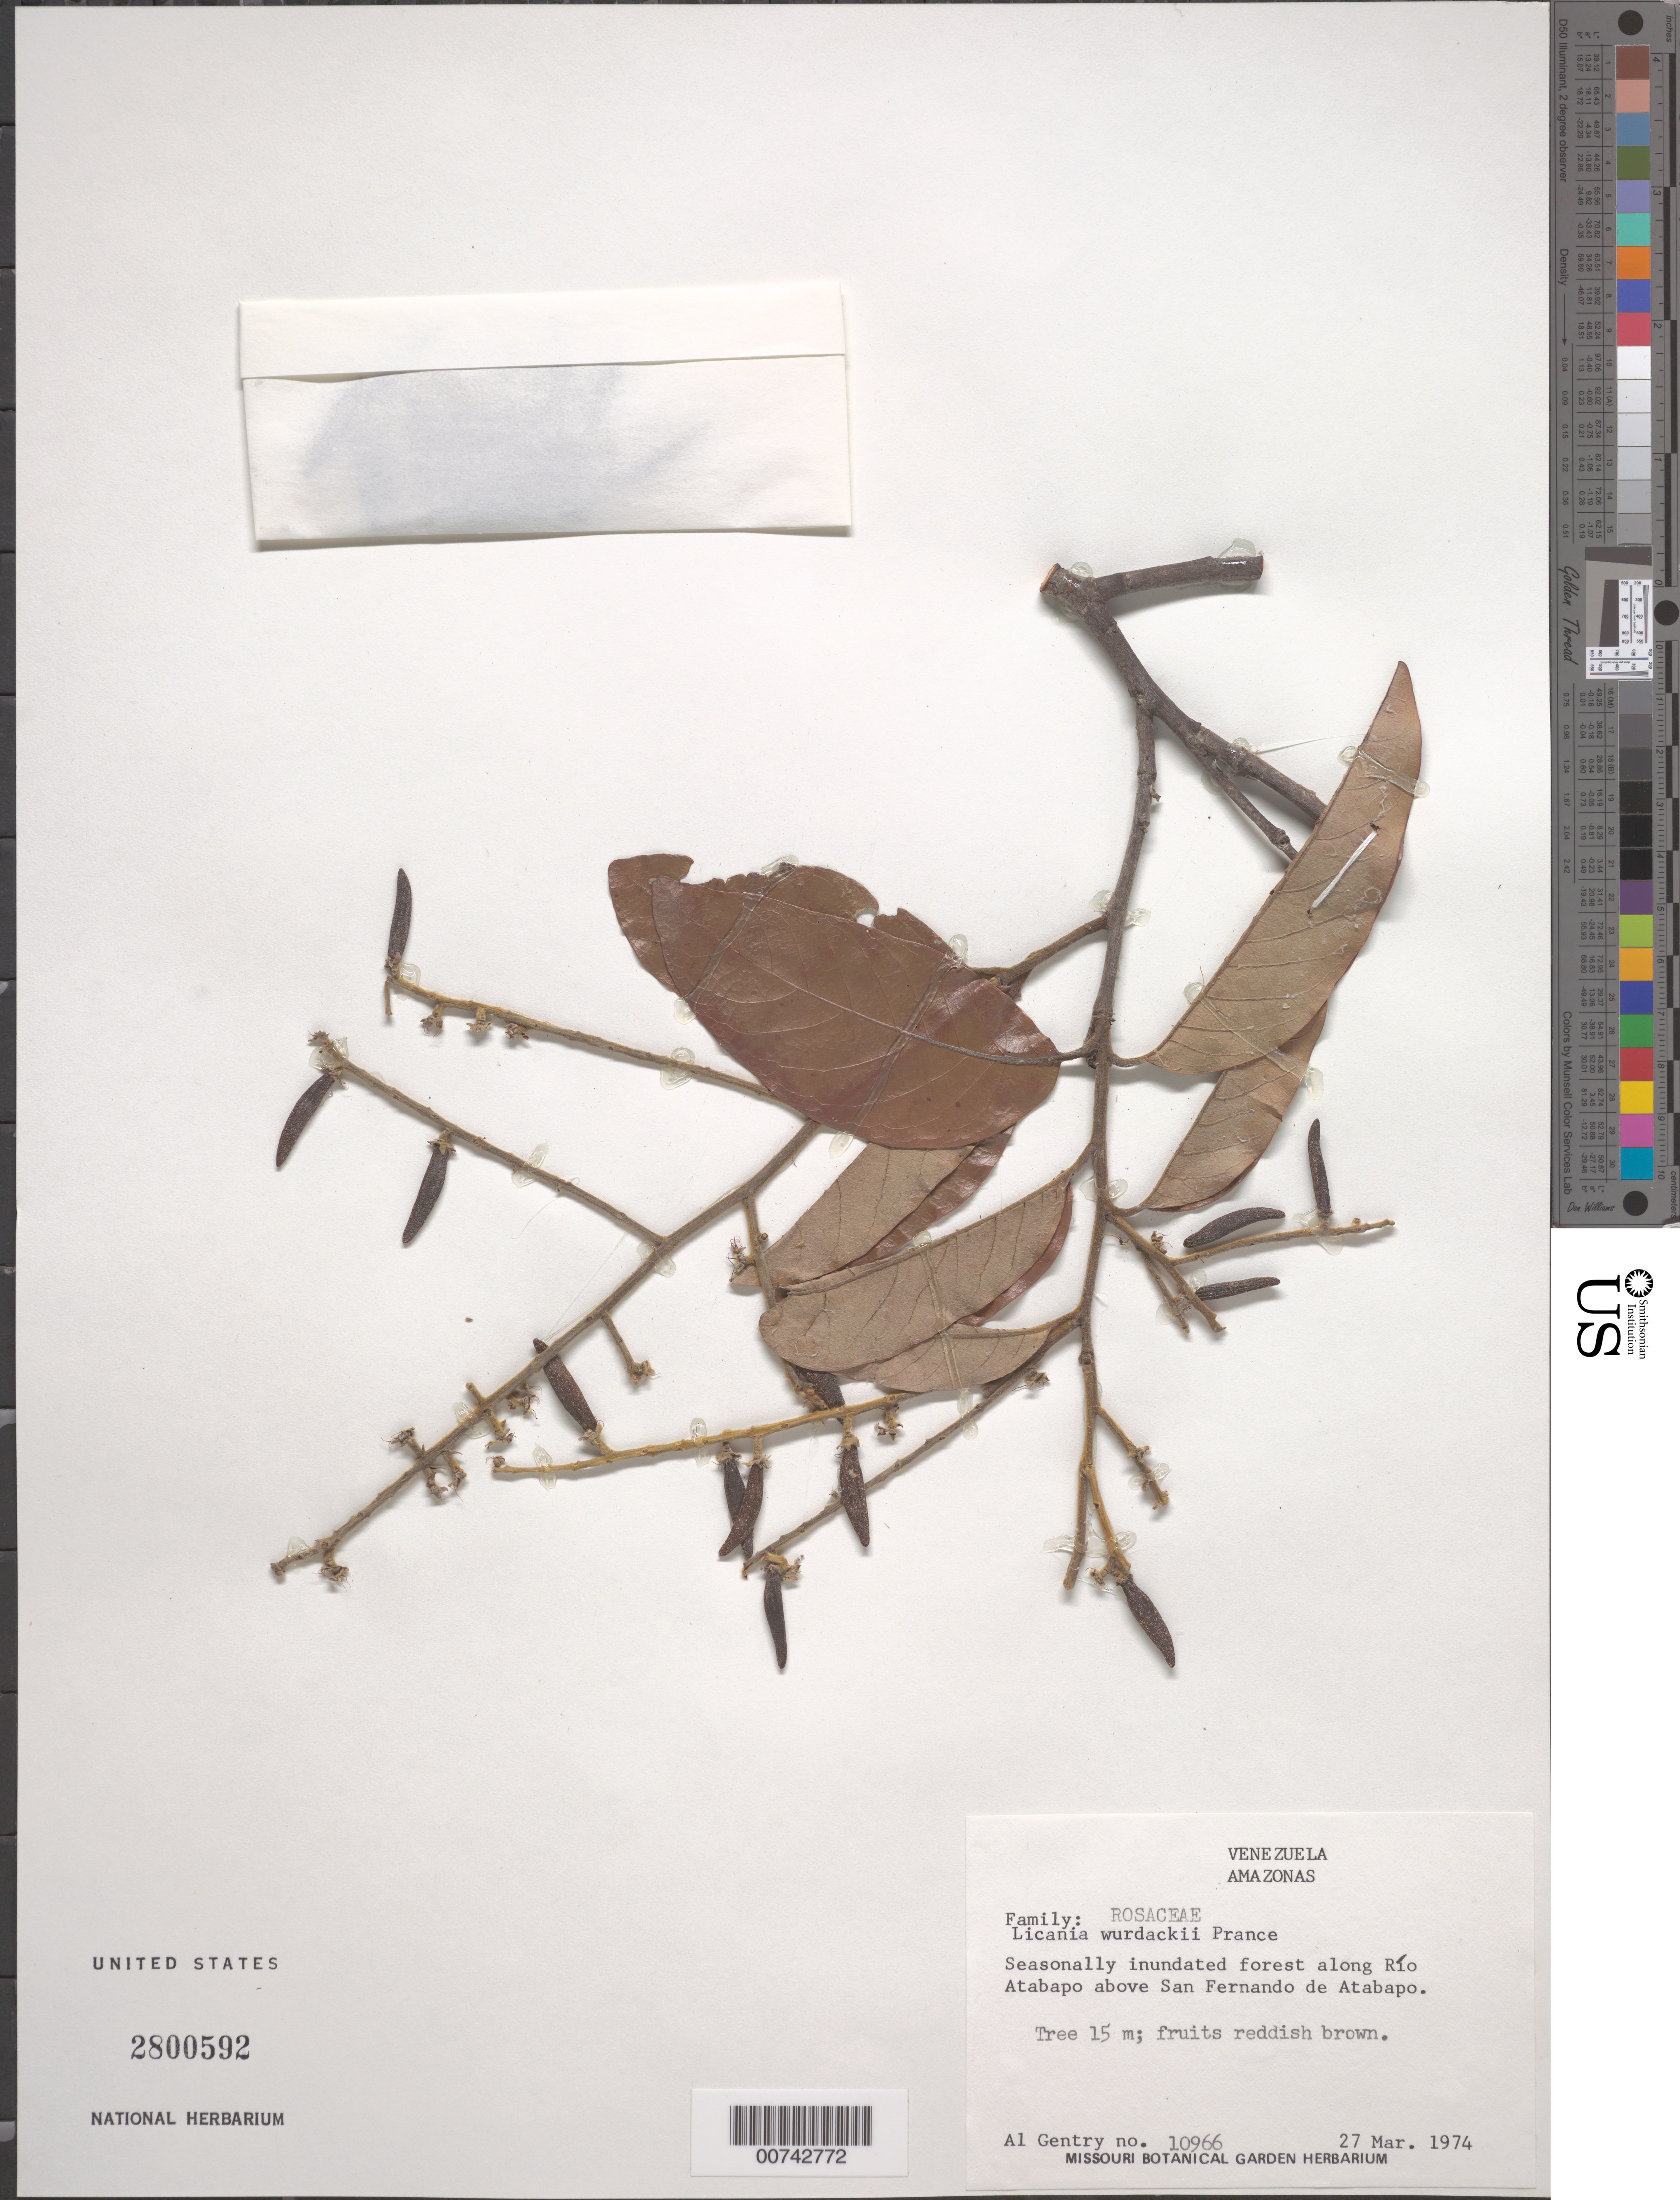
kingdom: Plantae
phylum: Tracheophyta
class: Magnoliopsida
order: Malpighiales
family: Chrysobalanaceae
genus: Leptobalanus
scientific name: Leptobalanus wurdackii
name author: (Prance) Sothers & Prance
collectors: A. H. Gentry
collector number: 10966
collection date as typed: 27-Mar-74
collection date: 1974-03-27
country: Venezuela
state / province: Amazonas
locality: Río Atabapo, just above San Fernando de Atabapo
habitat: Seasonally inundated forest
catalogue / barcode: US 2800592